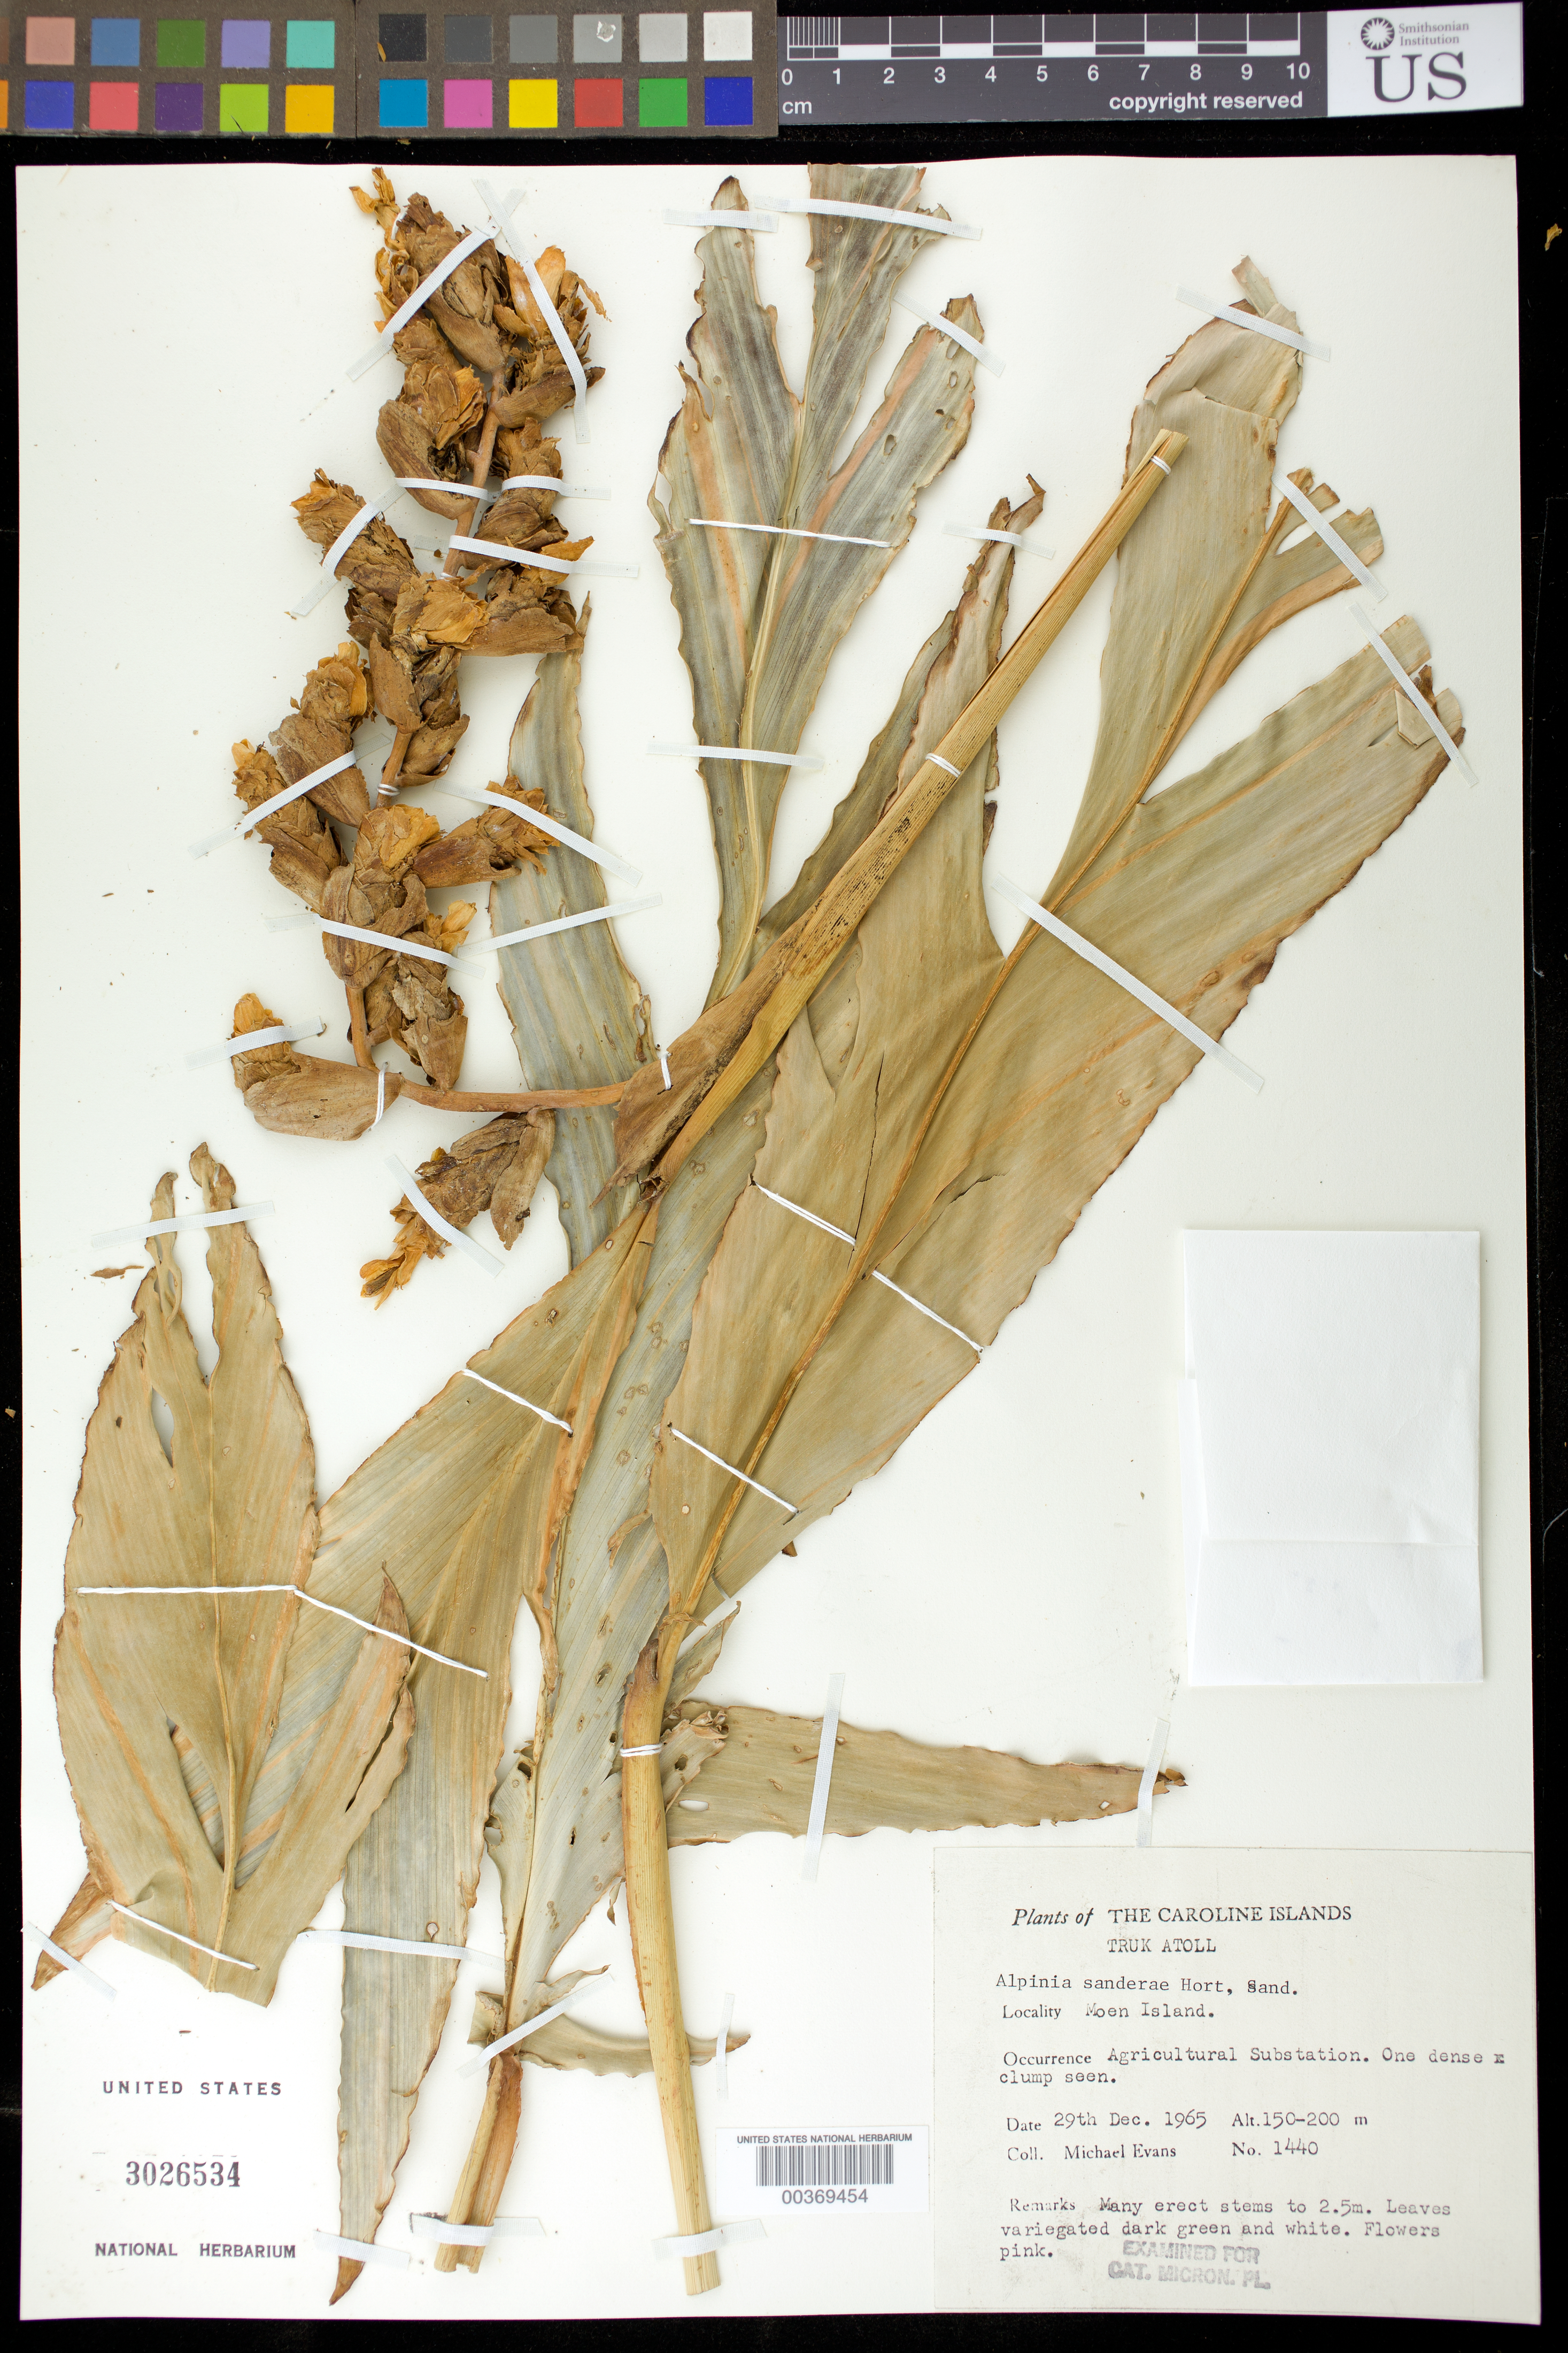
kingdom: Plantae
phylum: Tracheophyta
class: Liliopsida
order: Zingiberales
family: Zingiberaceae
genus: Alpinia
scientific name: Alpinia vittata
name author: W. Bull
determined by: Docot, Rudolph Valentino A.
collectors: M. Evans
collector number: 1440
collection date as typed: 29 Dec 1965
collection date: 1965-12-29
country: Micronesia, Federated States of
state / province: Truk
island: Moen [Wono]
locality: Plants of caroline islands, truk atoll, moen island, agricultural substation. [Weno Island = Moen Island.]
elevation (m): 150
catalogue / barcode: US 3026534